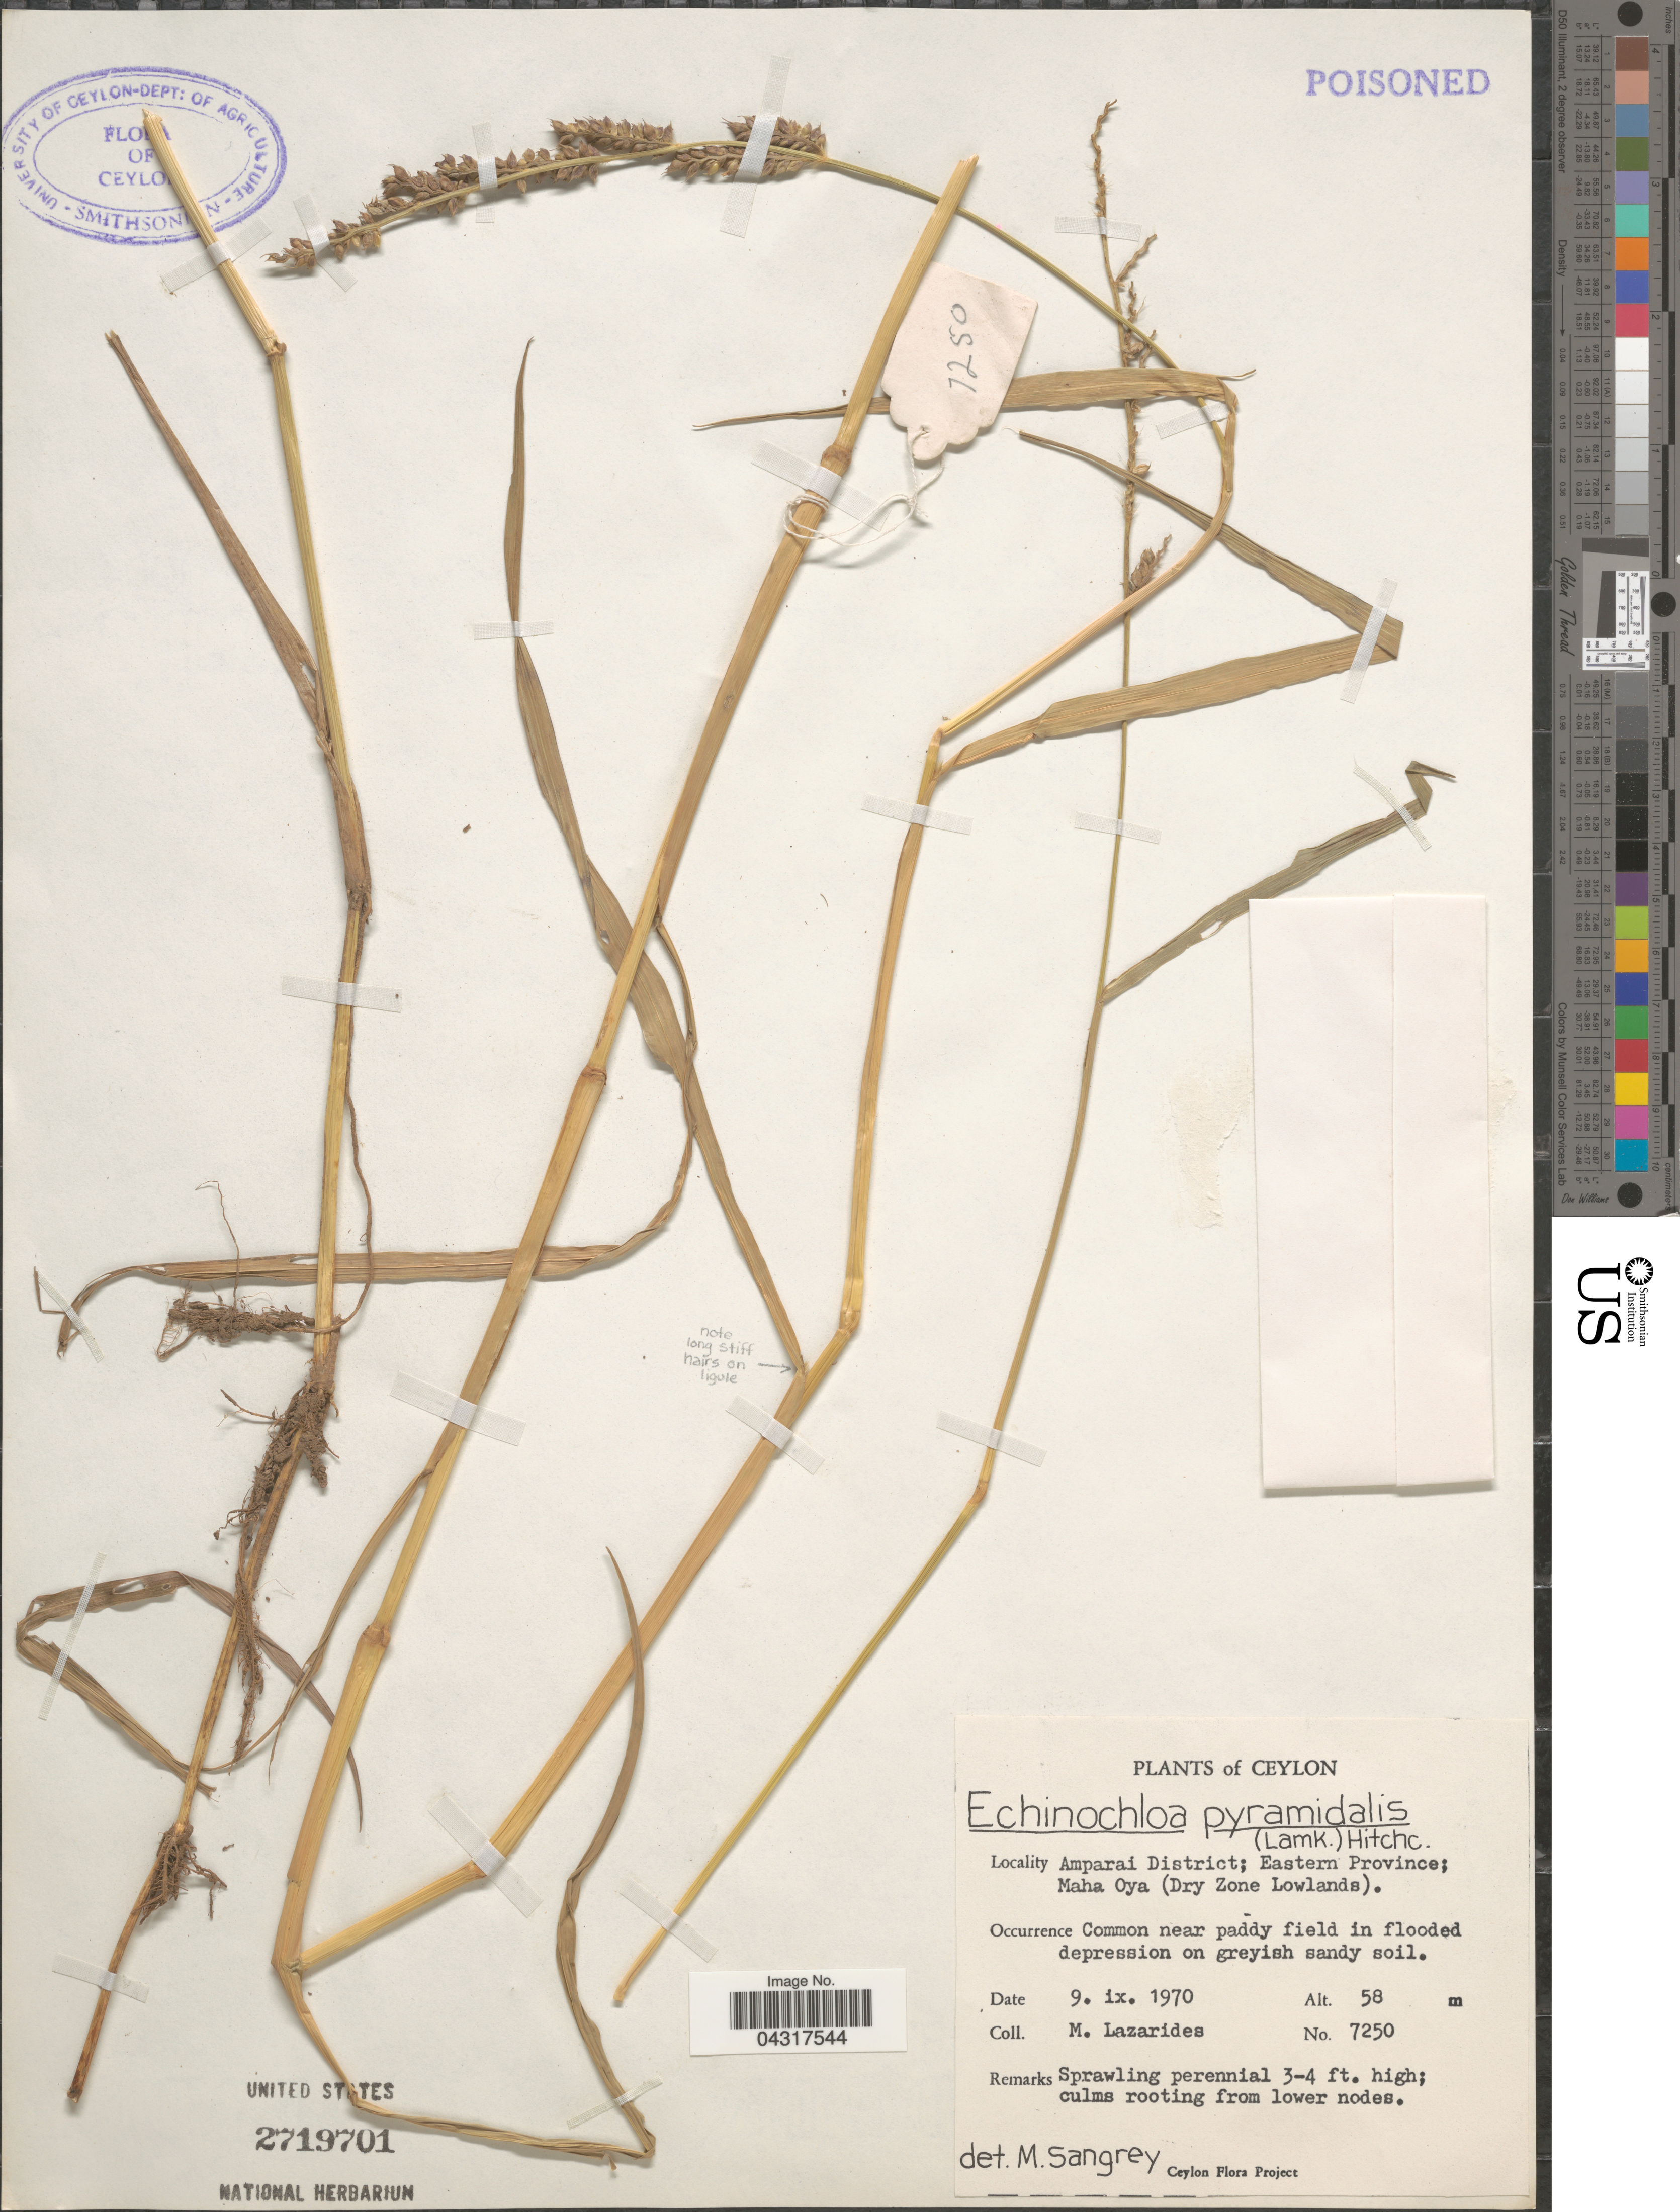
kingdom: Plantae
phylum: Tracheophyta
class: Liliopsida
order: Poales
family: Poaceae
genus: Echinochloa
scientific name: Echinochloa pyramidalis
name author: (Lam.) Hitchc. & Chase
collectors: M. Lazarides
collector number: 7250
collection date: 1970-09-09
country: Sri Lanka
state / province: Eastern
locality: Ceylon. Amparai District; Maha Oya (Dry Zone Lowlands).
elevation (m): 58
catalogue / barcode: US 2719701